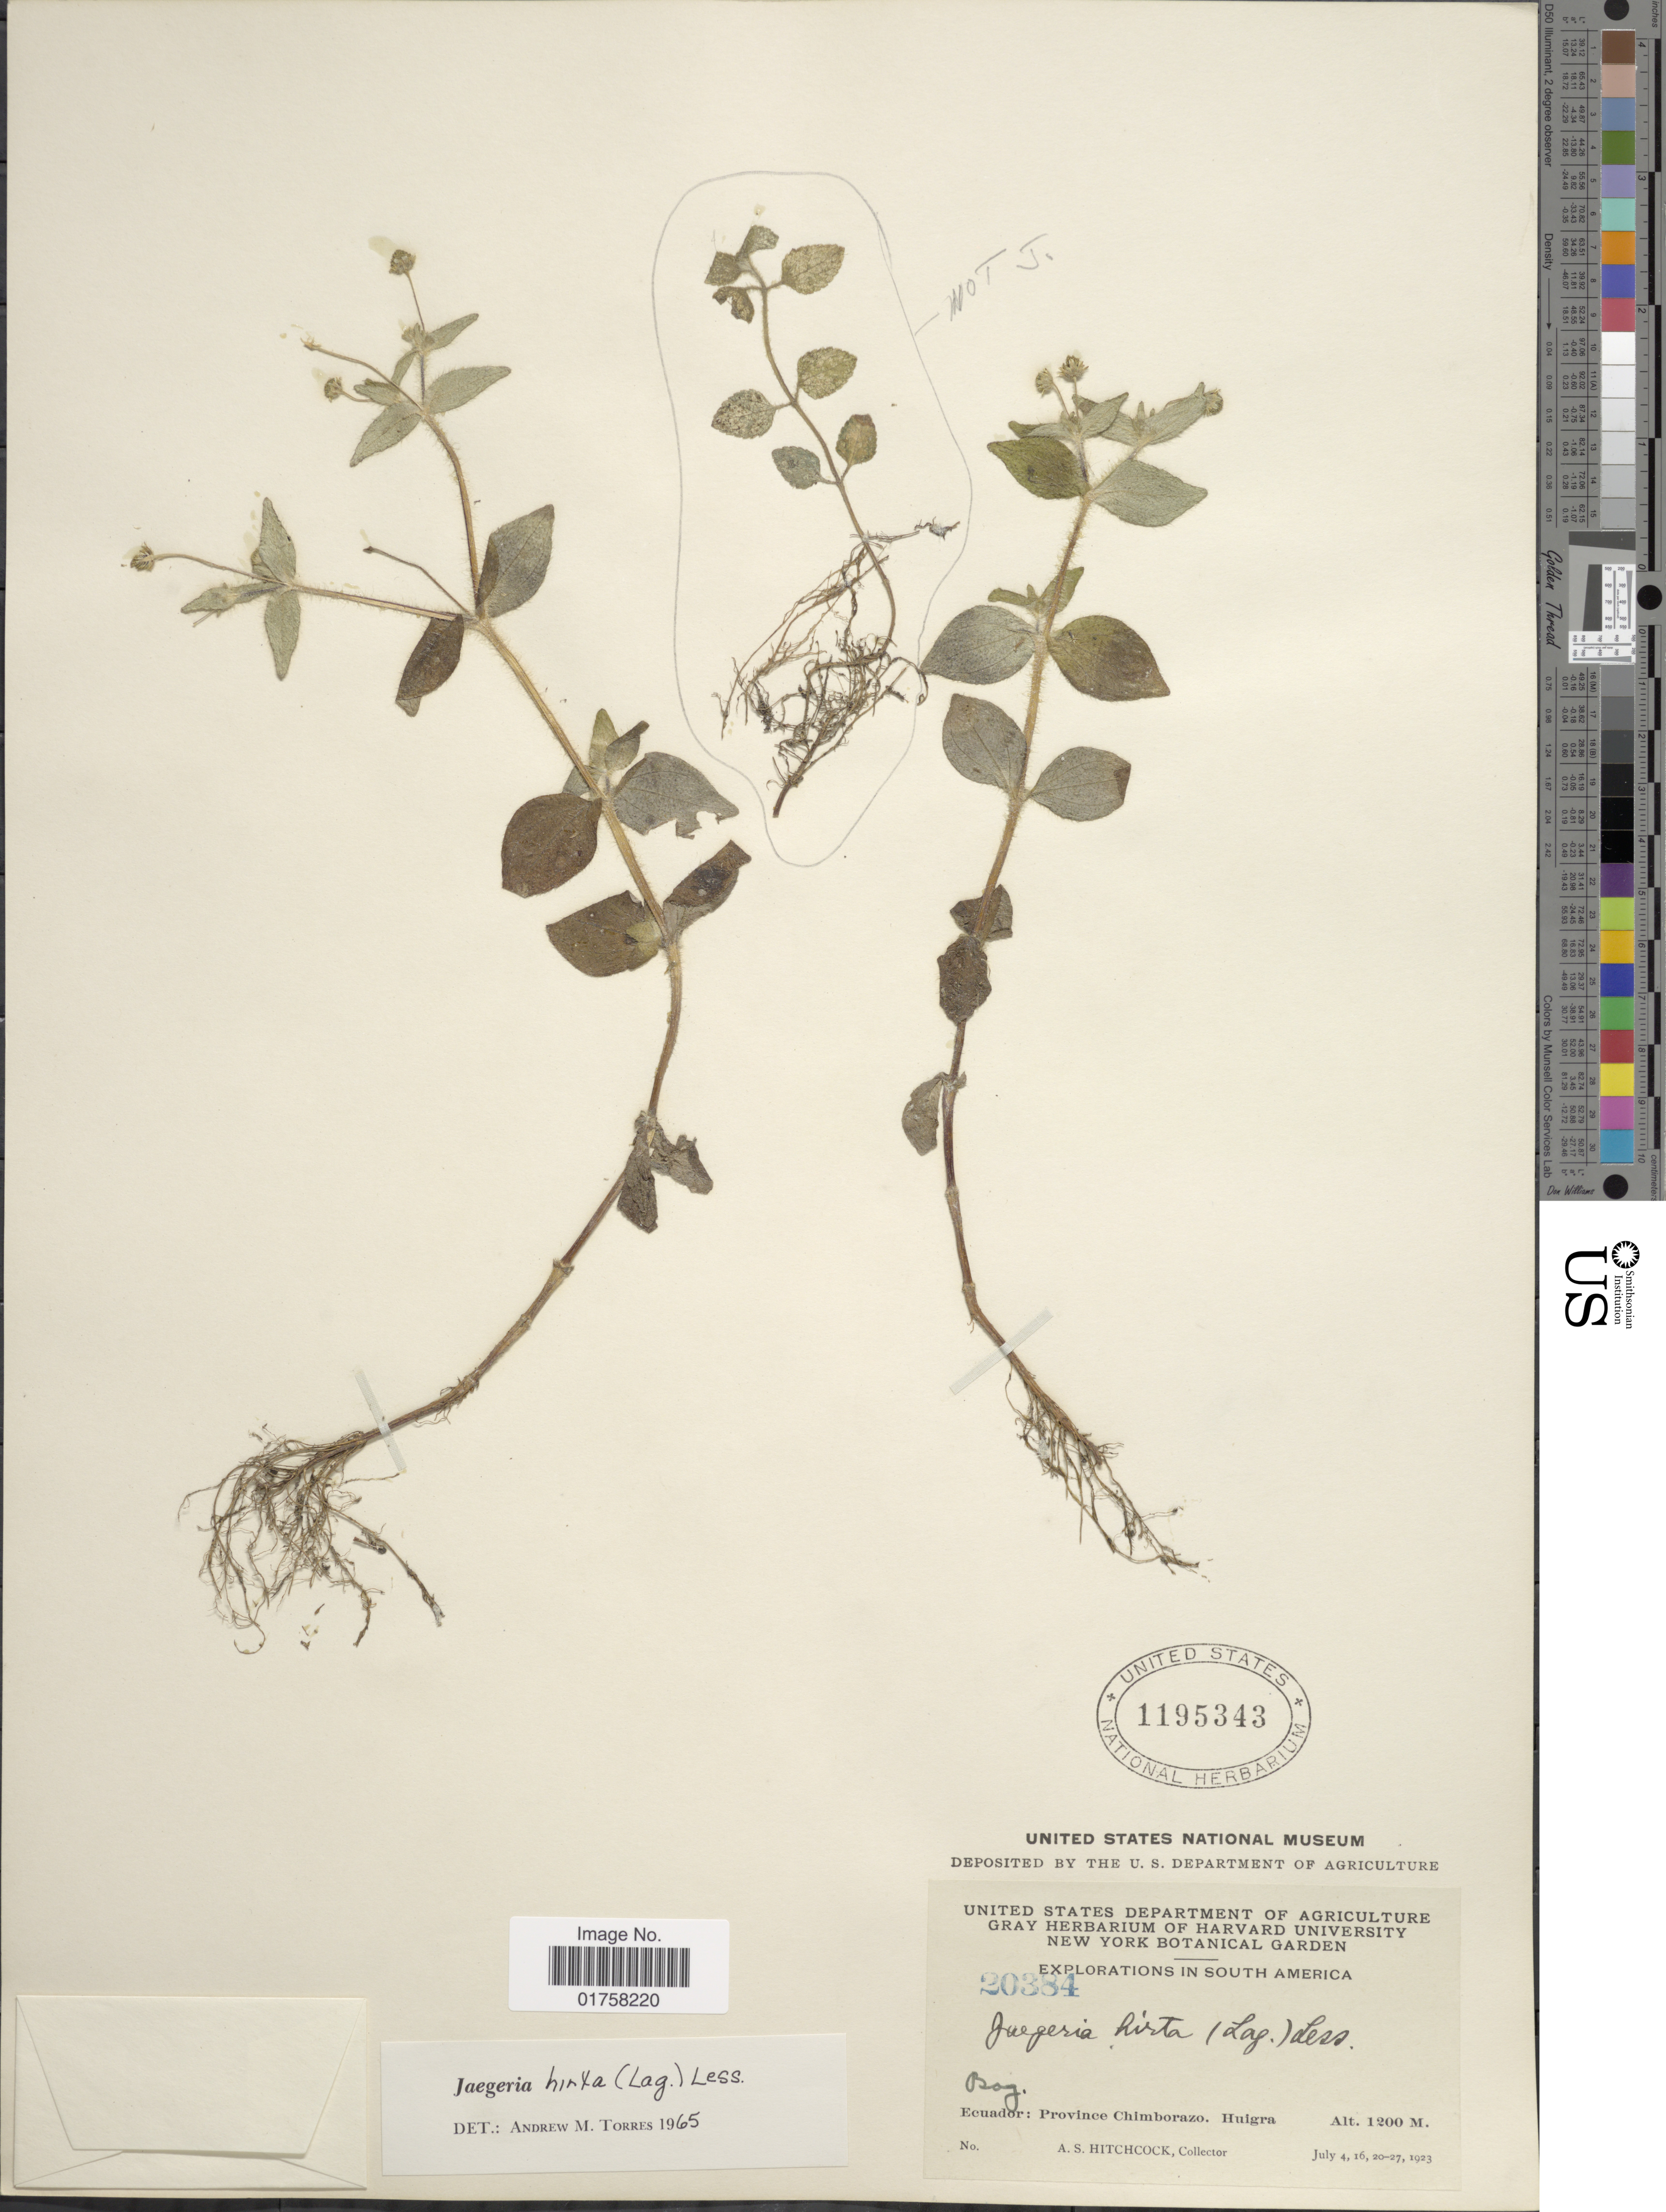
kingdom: Plantae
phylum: Tracheophyta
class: Magnoliopsida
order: Asterales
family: Asteraceae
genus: Jaegeria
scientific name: Jaegeria hirta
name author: (Lag.) Less.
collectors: A. S. Hitchcock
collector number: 20384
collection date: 1923-07-04/1923-07-27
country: Ecuador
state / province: Chimborazo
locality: Huigra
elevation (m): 1200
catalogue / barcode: US 1195343